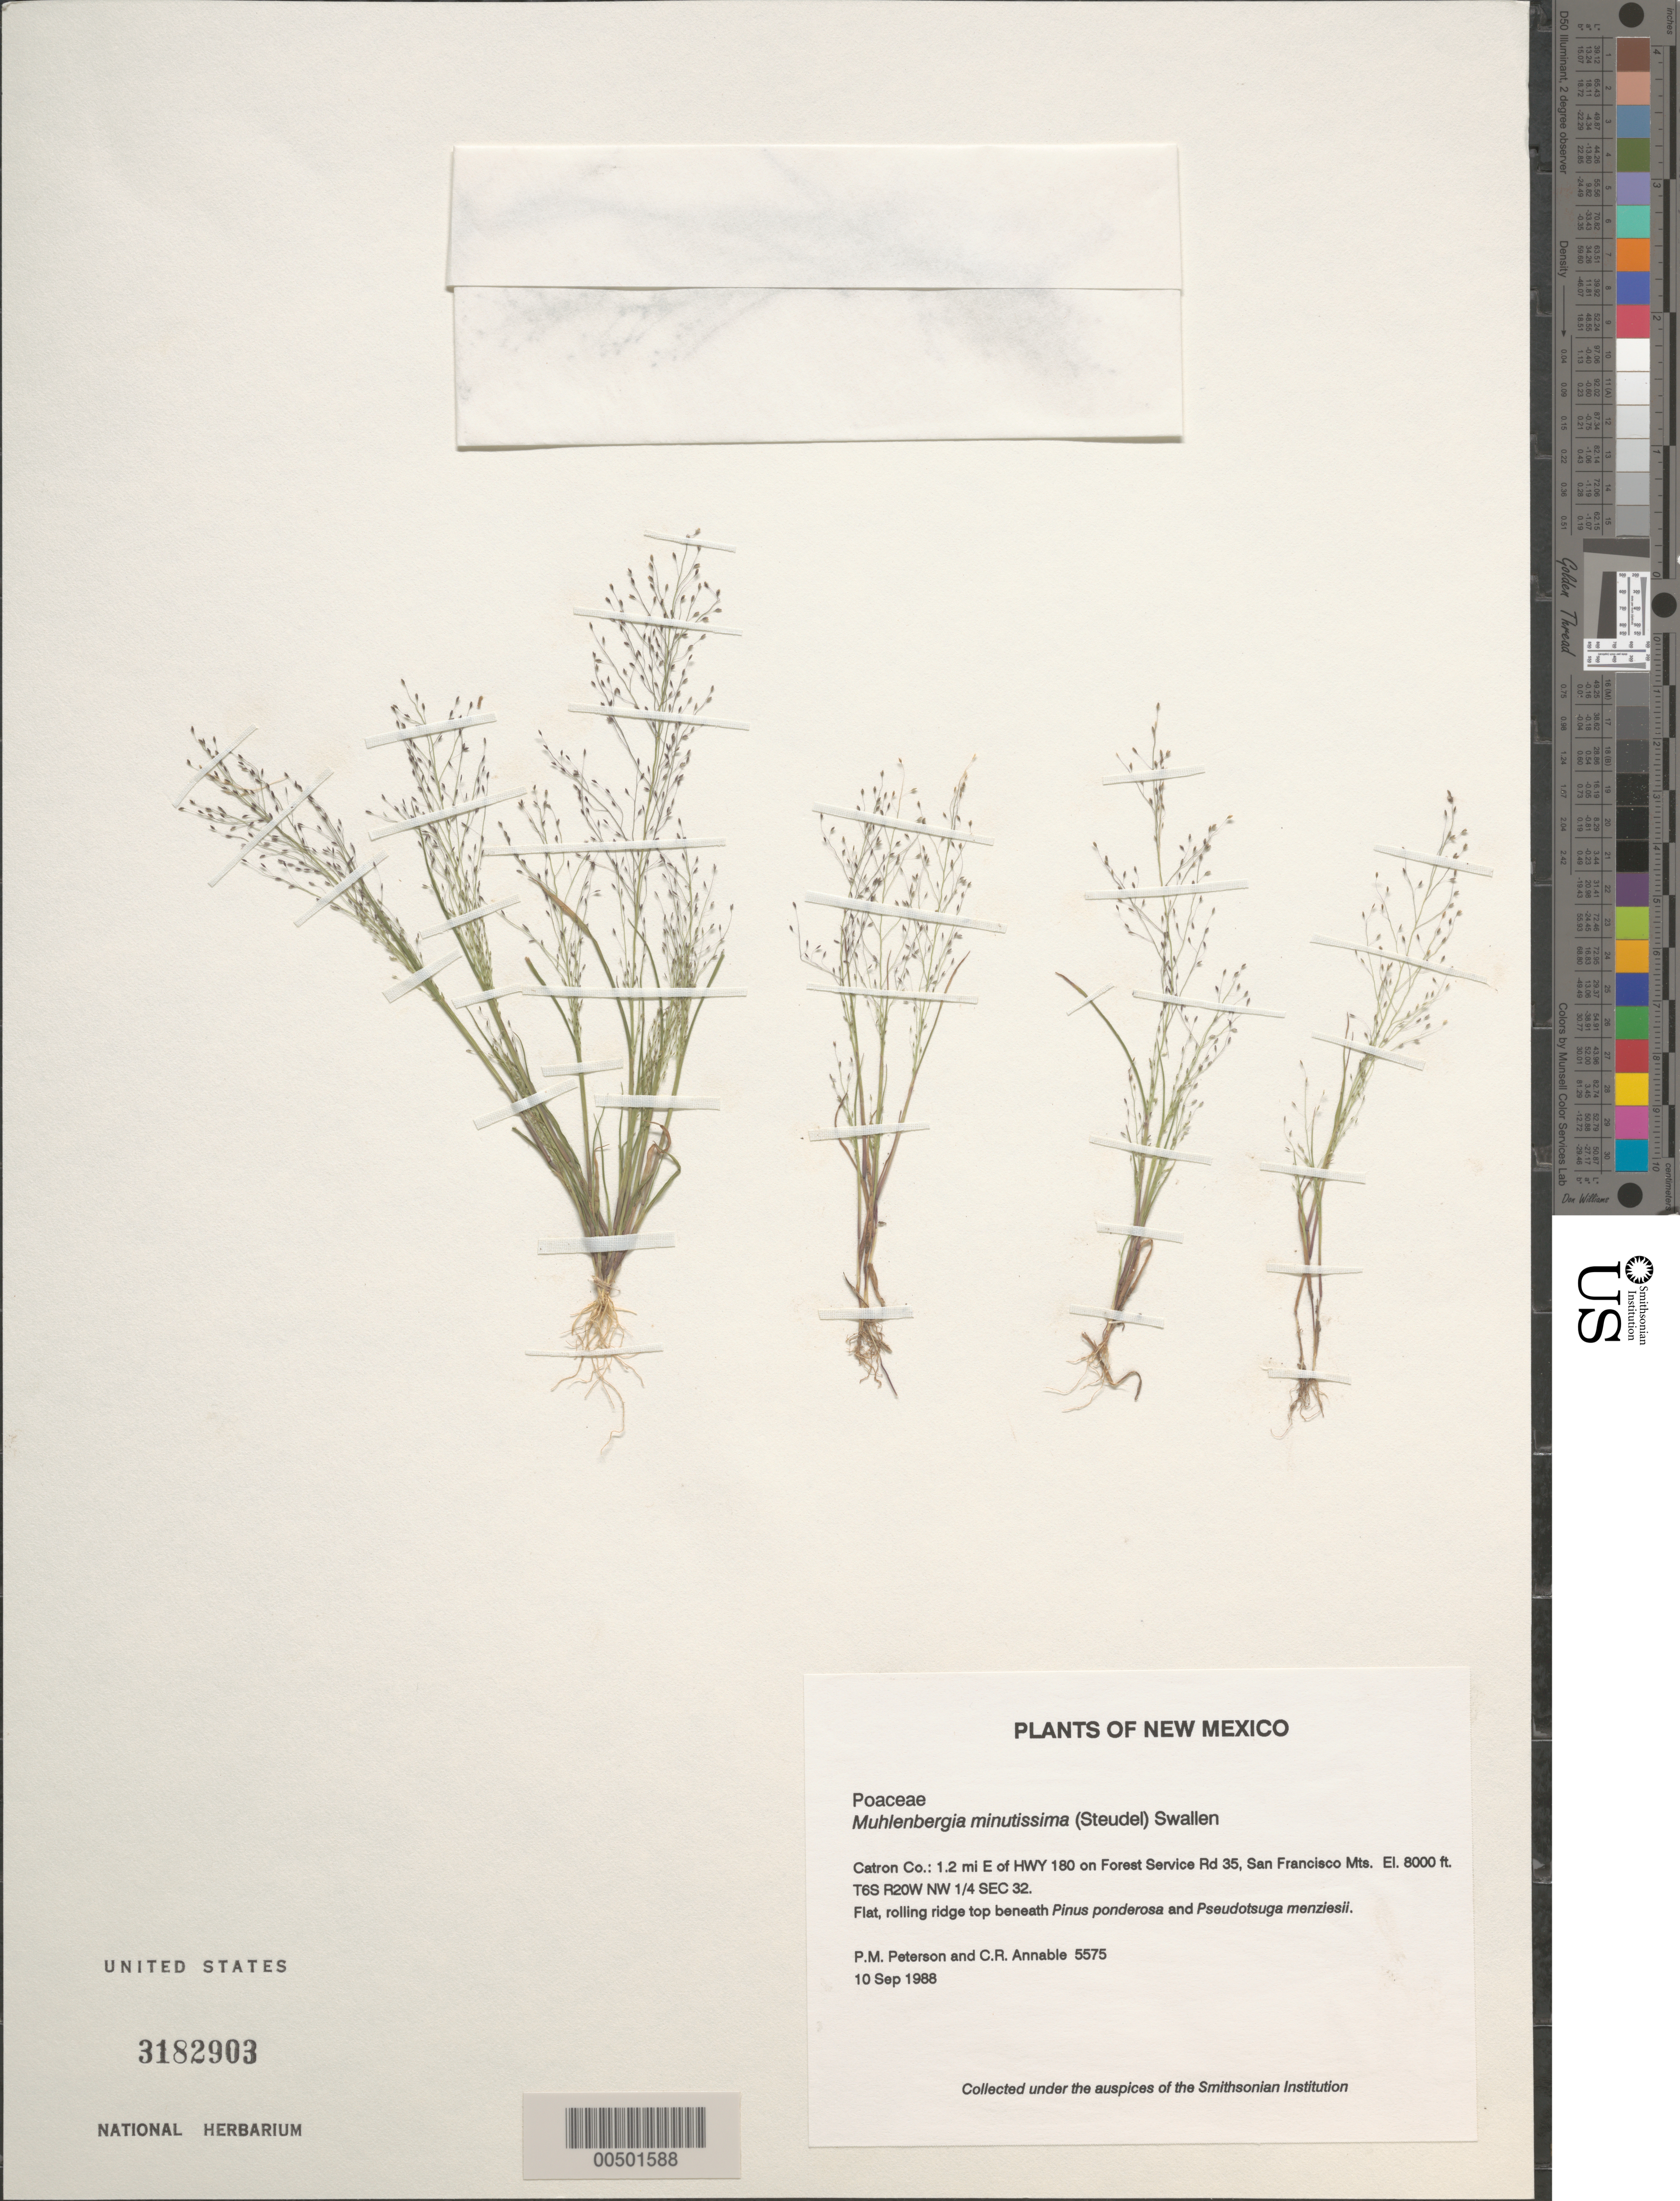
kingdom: Plantae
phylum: Tracheophyta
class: Liliopsida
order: Poales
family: Poaceae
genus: Muhlenbergia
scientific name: Muhlenbergia minutissima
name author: (Steud.) Swallen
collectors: P. M. Peterson & C. R. Annable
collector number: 05575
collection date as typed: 10 Sep 1988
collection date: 1988-09-10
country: United States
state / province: New Mexico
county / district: Catron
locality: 1.2 mi E of HWY 180 on Forest Service Rd 35, San Francisco Mts.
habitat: Flat, rolling ridge top beneath Pinus ponderosa and Pseudotsuga menziesii.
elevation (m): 2438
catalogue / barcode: US 3182903